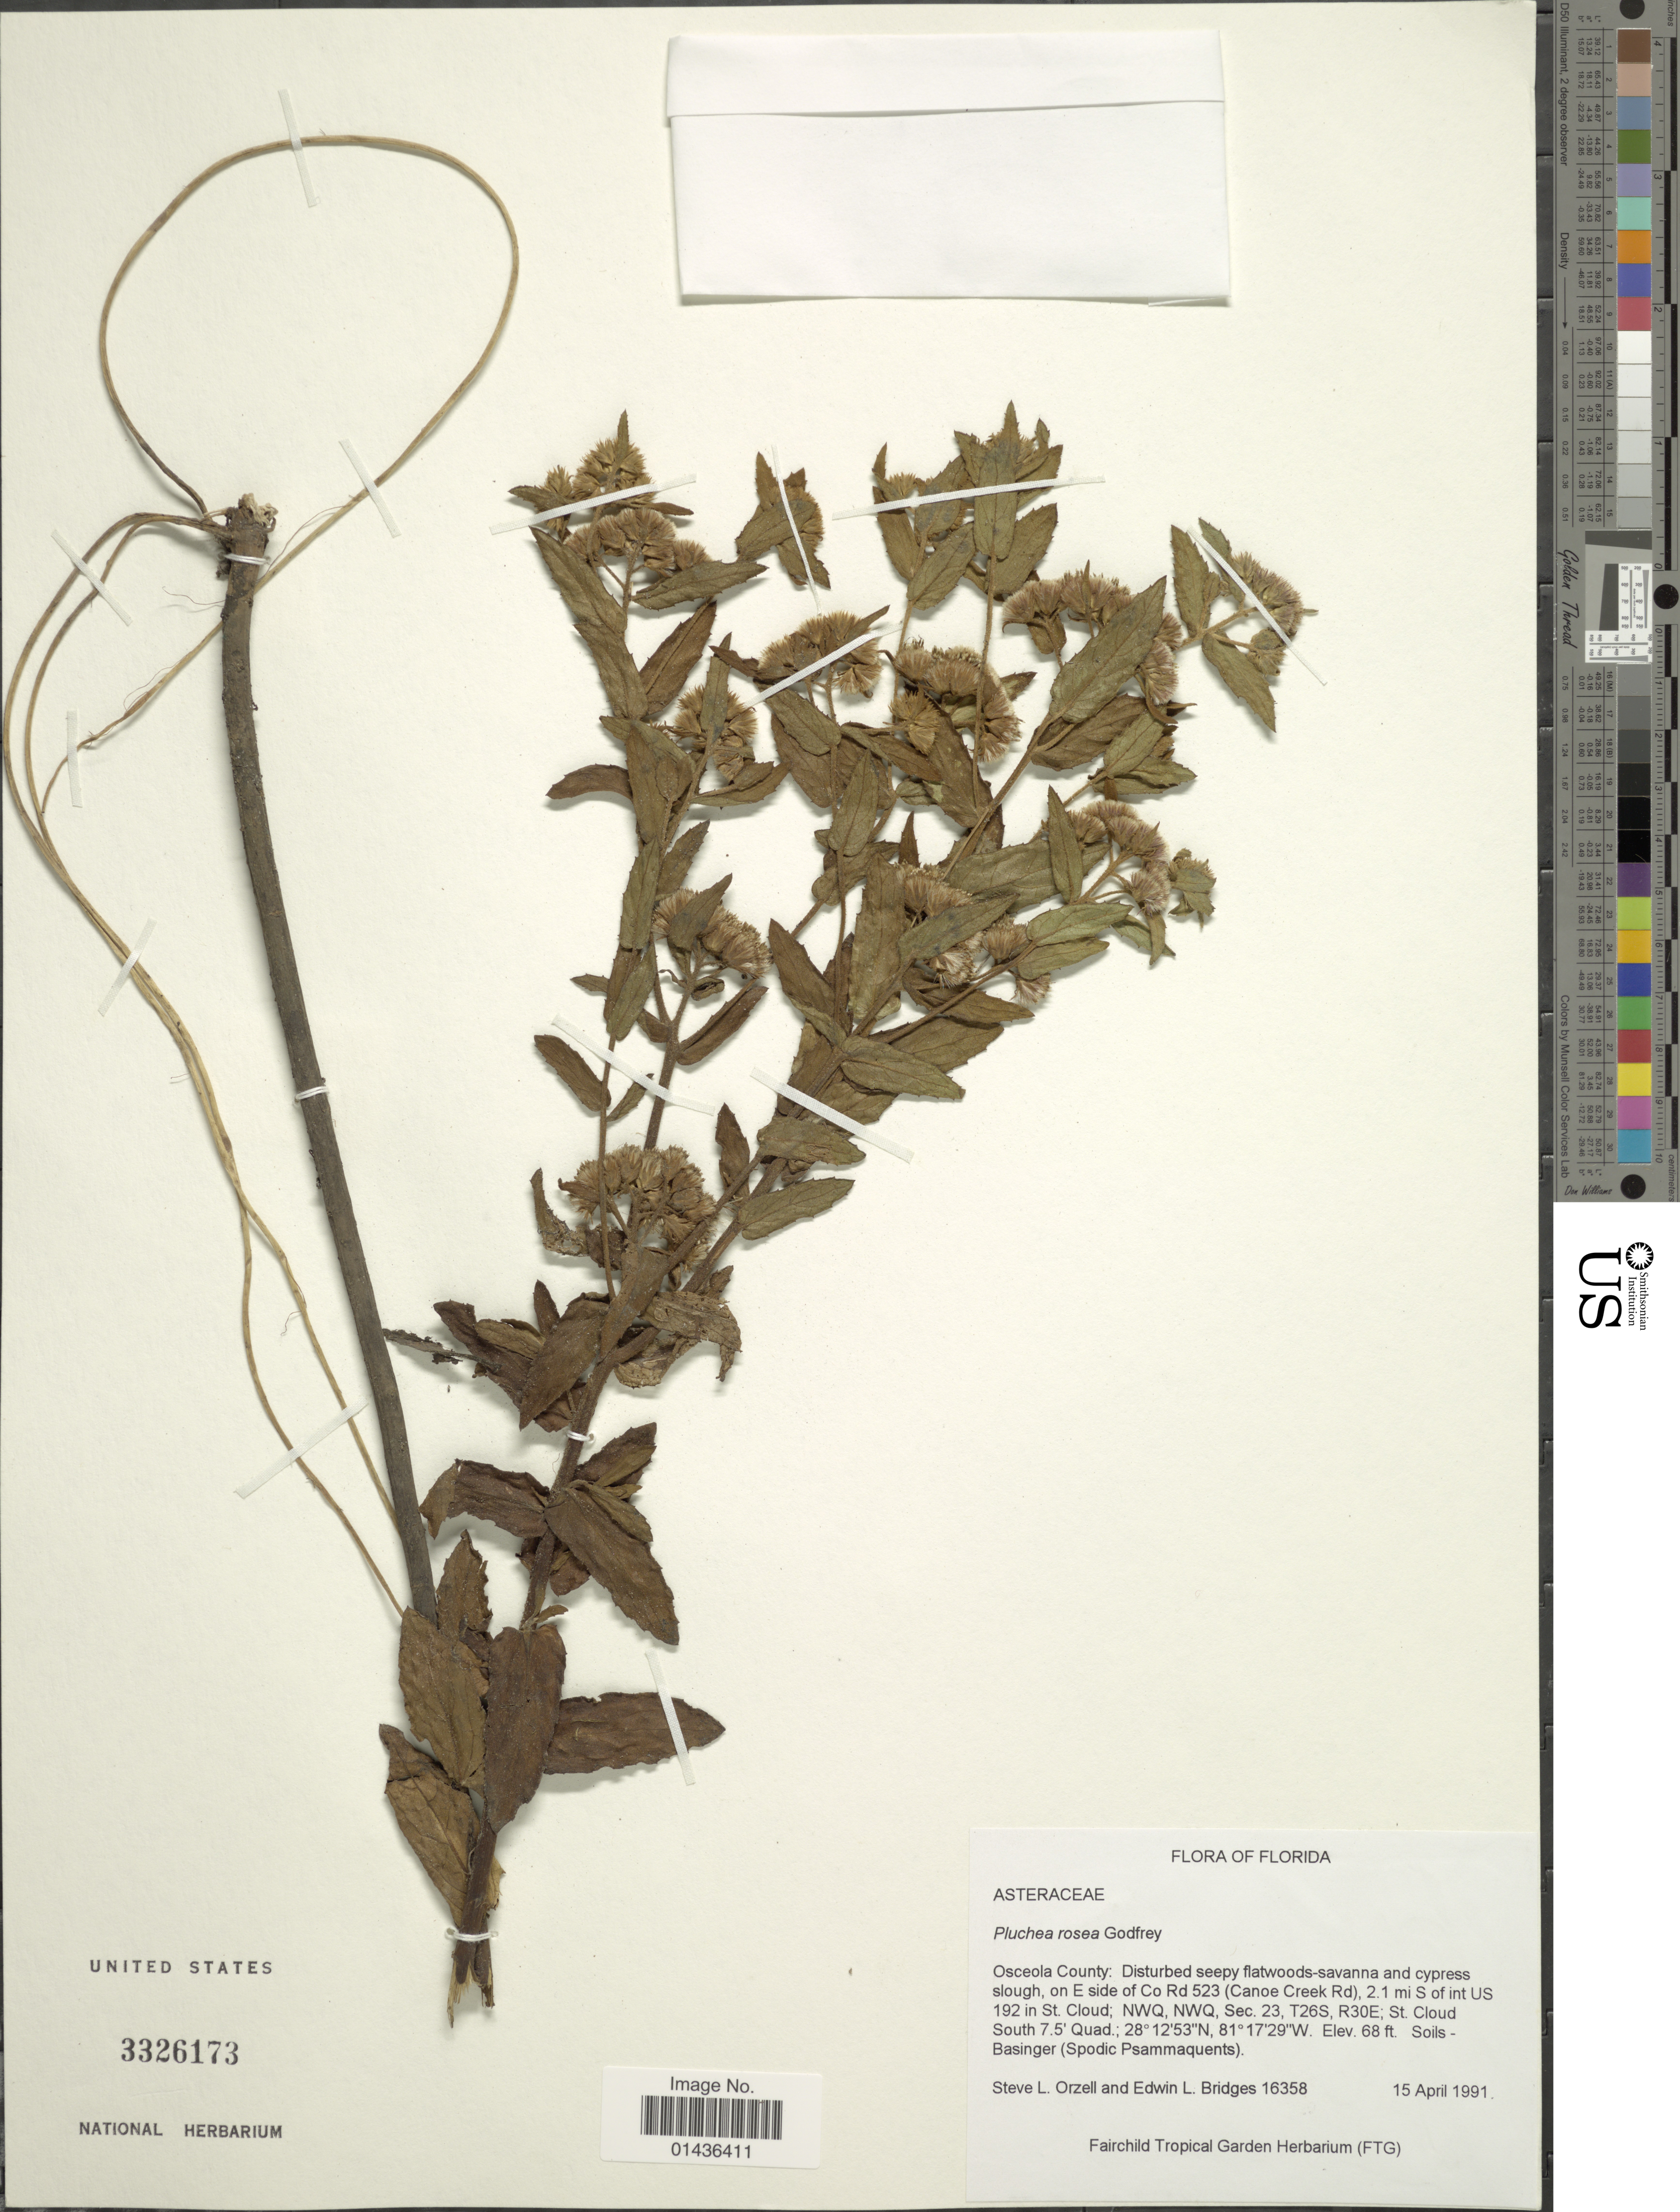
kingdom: Plantae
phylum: Tracheophyta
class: Magnoliopsida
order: Asterales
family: Asteraceae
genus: Pluchea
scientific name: Pluchea rosea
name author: R.K. Godfrey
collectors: S. Orzell & E. Bridges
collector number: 16358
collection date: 1991-04-15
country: United States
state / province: Florida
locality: Osceola County, on E side of Co Rd 523 (Canoe Creek Rd), 2.1 mi S of int US 192 in St. Cloud, NWQ, NWQ, Sec 23, T26S, R30E, St. Cloud South 7.5' Quad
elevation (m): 21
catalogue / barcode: US 3326173